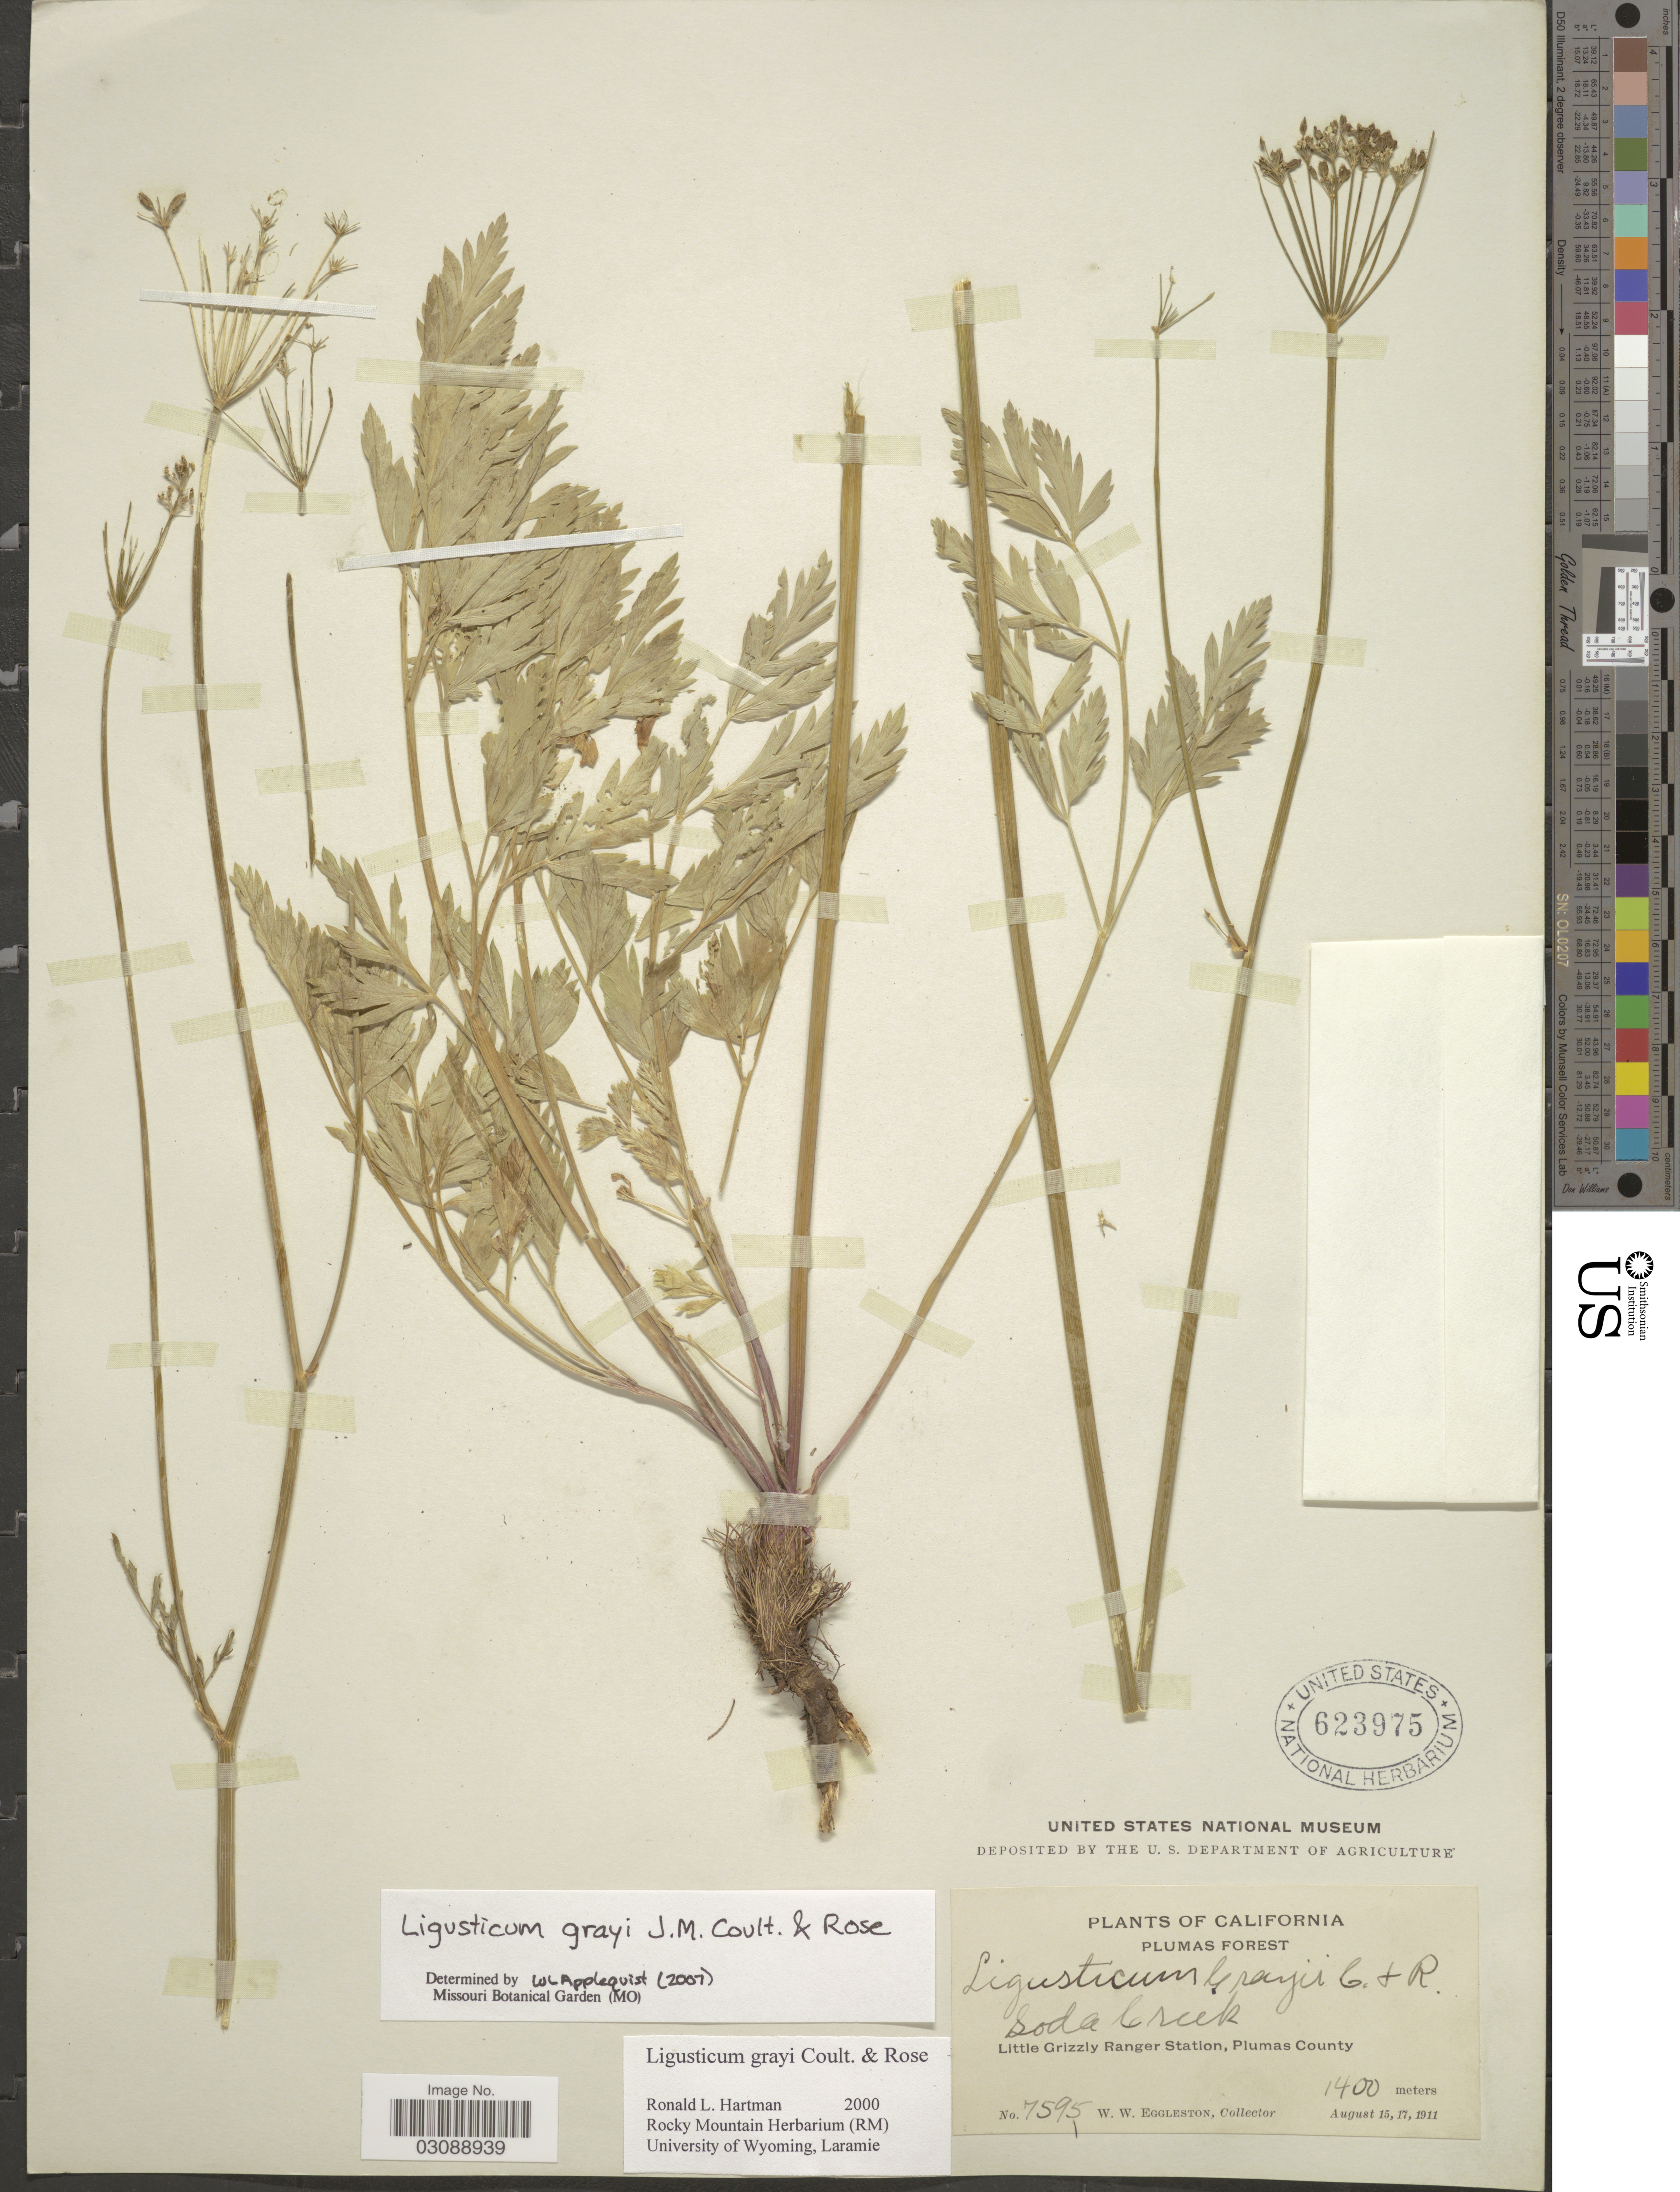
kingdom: Plantae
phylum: Tracheophyta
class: Magnoliopsida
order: Apiales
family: Apiaceae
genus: Ligusticum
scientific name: Ligusticum grayi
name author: J.M. Coult. & Rose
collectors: W. W. Eggleston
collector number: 7595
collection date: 1911-08-15/1911-08-17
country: United States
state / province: California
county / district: Plumas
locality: Plumas Forest. Soda Creek. Little Grizzly Ranger Station, Plumas County.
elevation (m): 1400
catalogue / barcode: US 623975